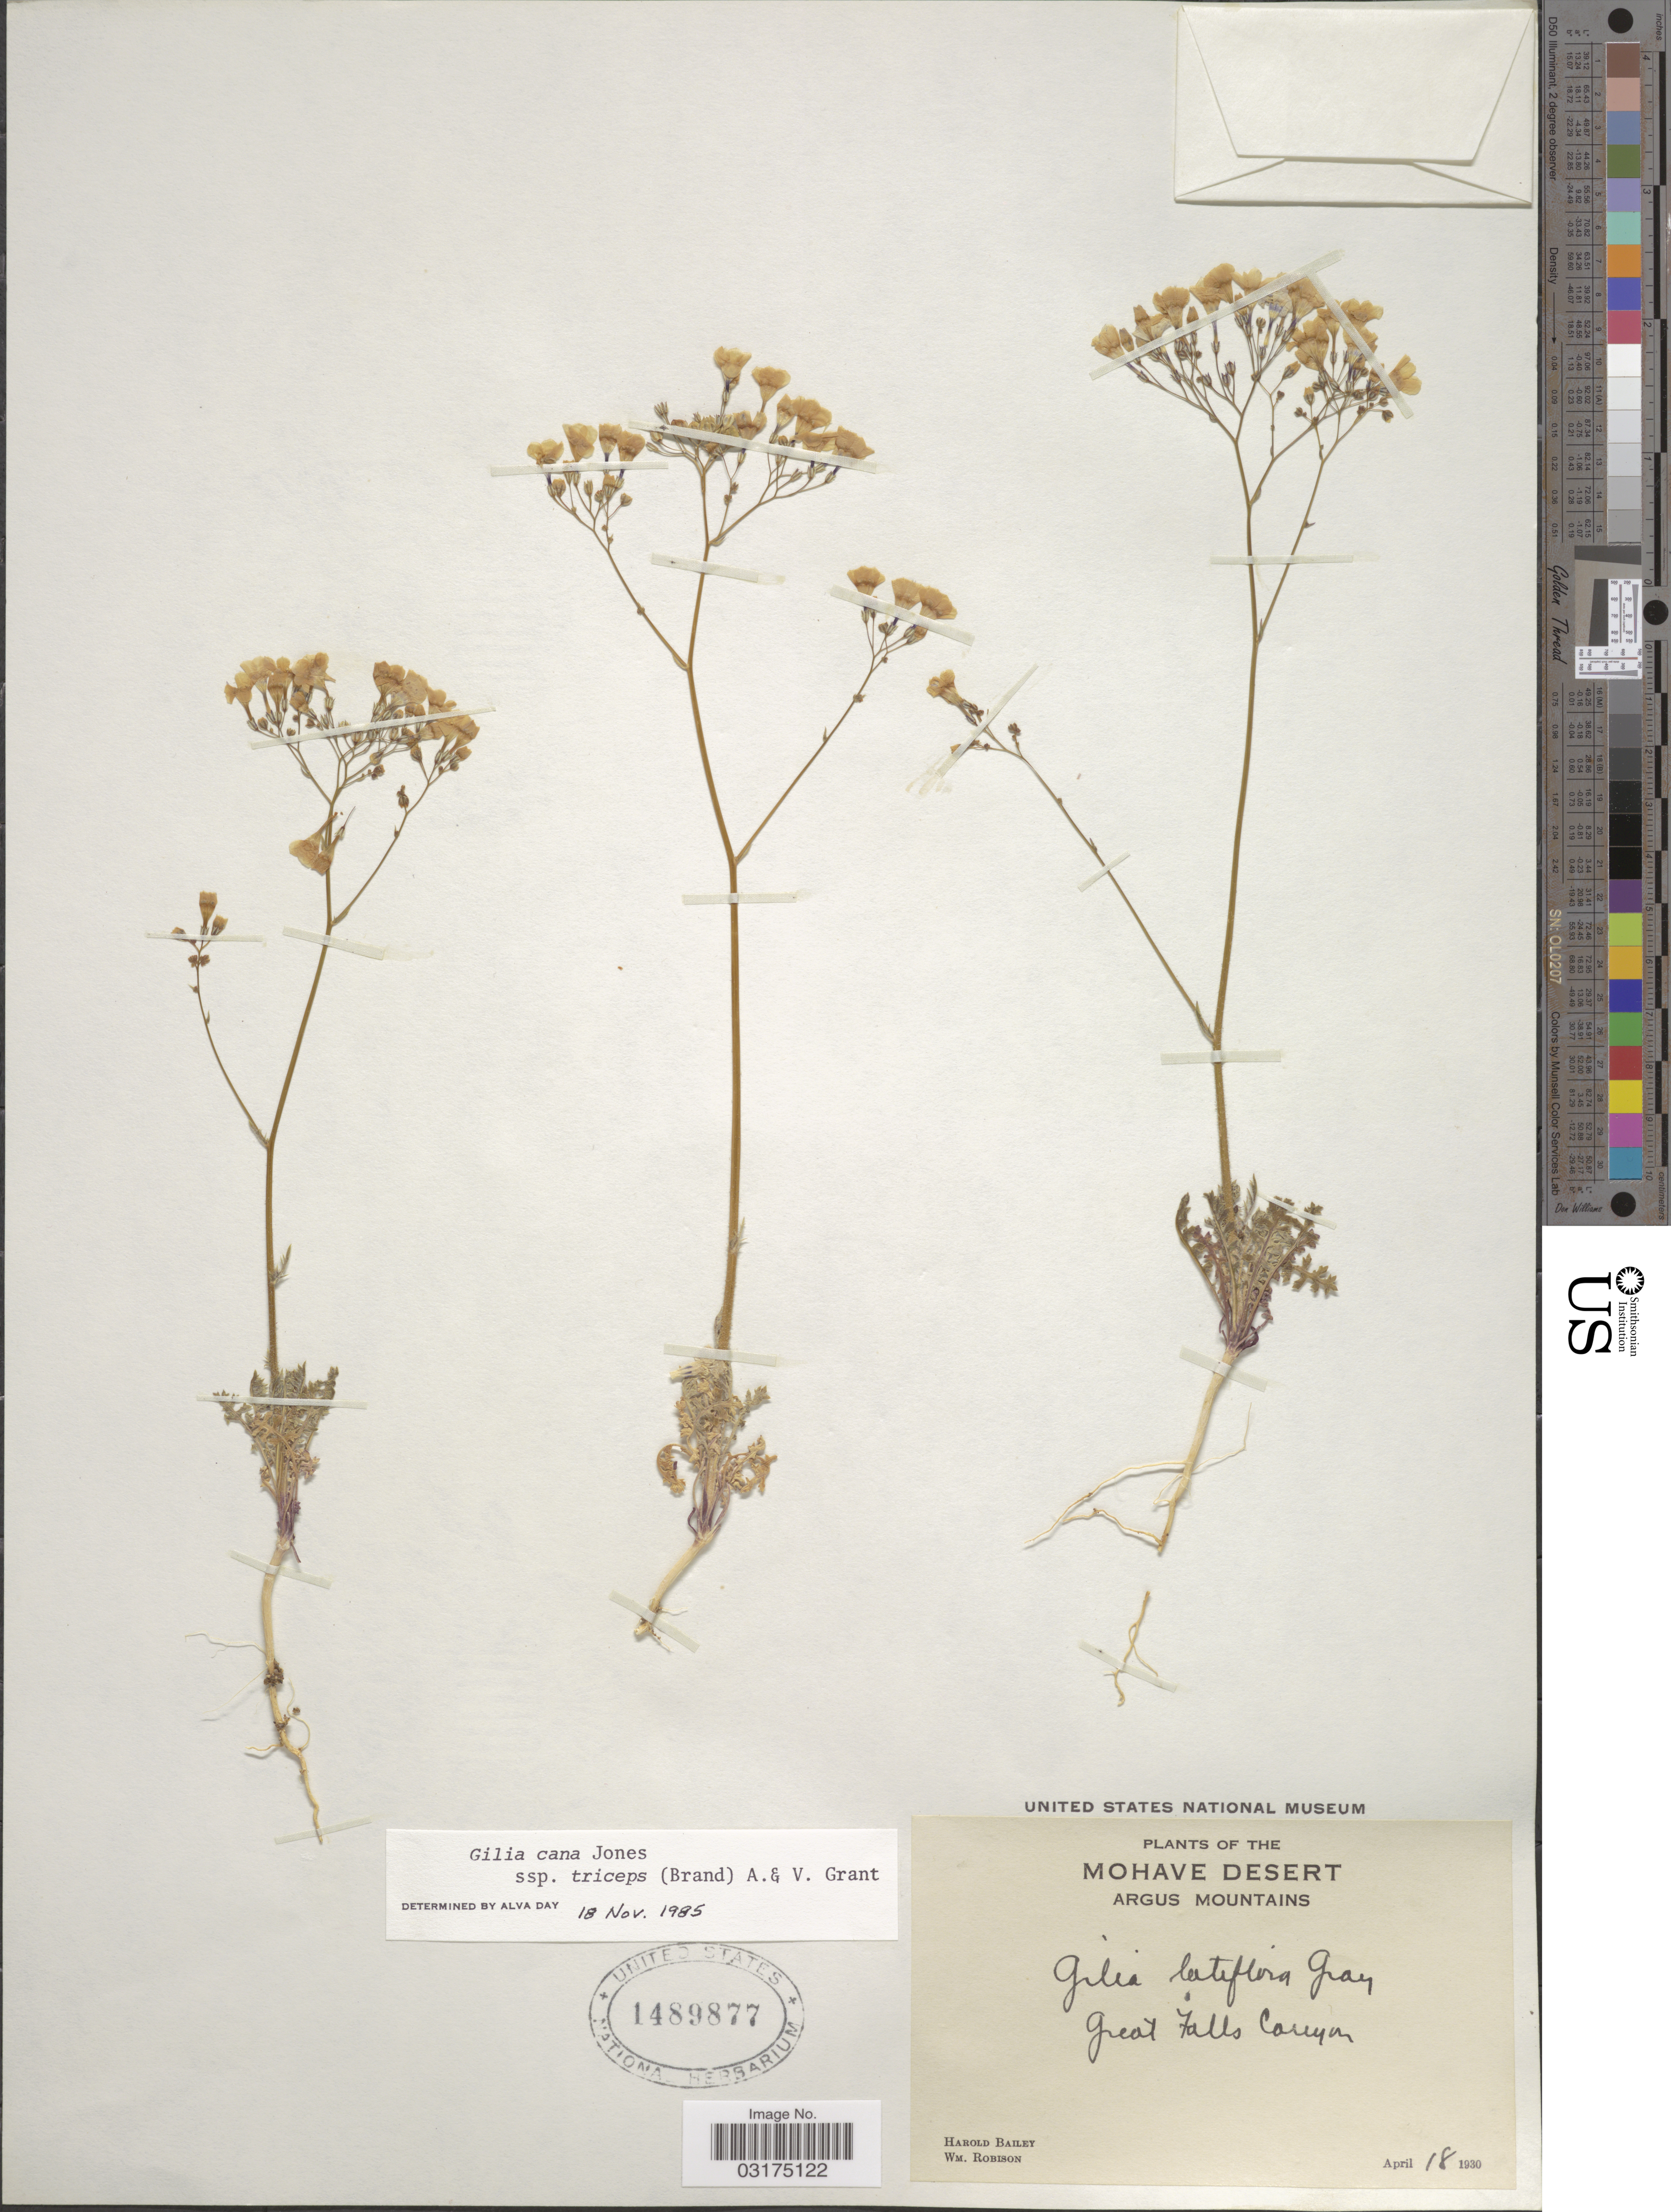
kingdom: Plantae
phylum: Tracheophyta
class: Magnoliopsida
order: Ericales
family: Polemoniaceae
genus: Gilia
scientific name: Gilia cana subsp. triceps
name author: (Brand) A.D. Grant & V.E. Grant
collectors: H. Bailey & W. Robison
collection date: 1930-04-18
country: United States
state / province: California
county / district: Kern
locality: The Mohave Desert, Argus Mountains, Great Falls Canyon.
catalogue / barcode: US 1489877